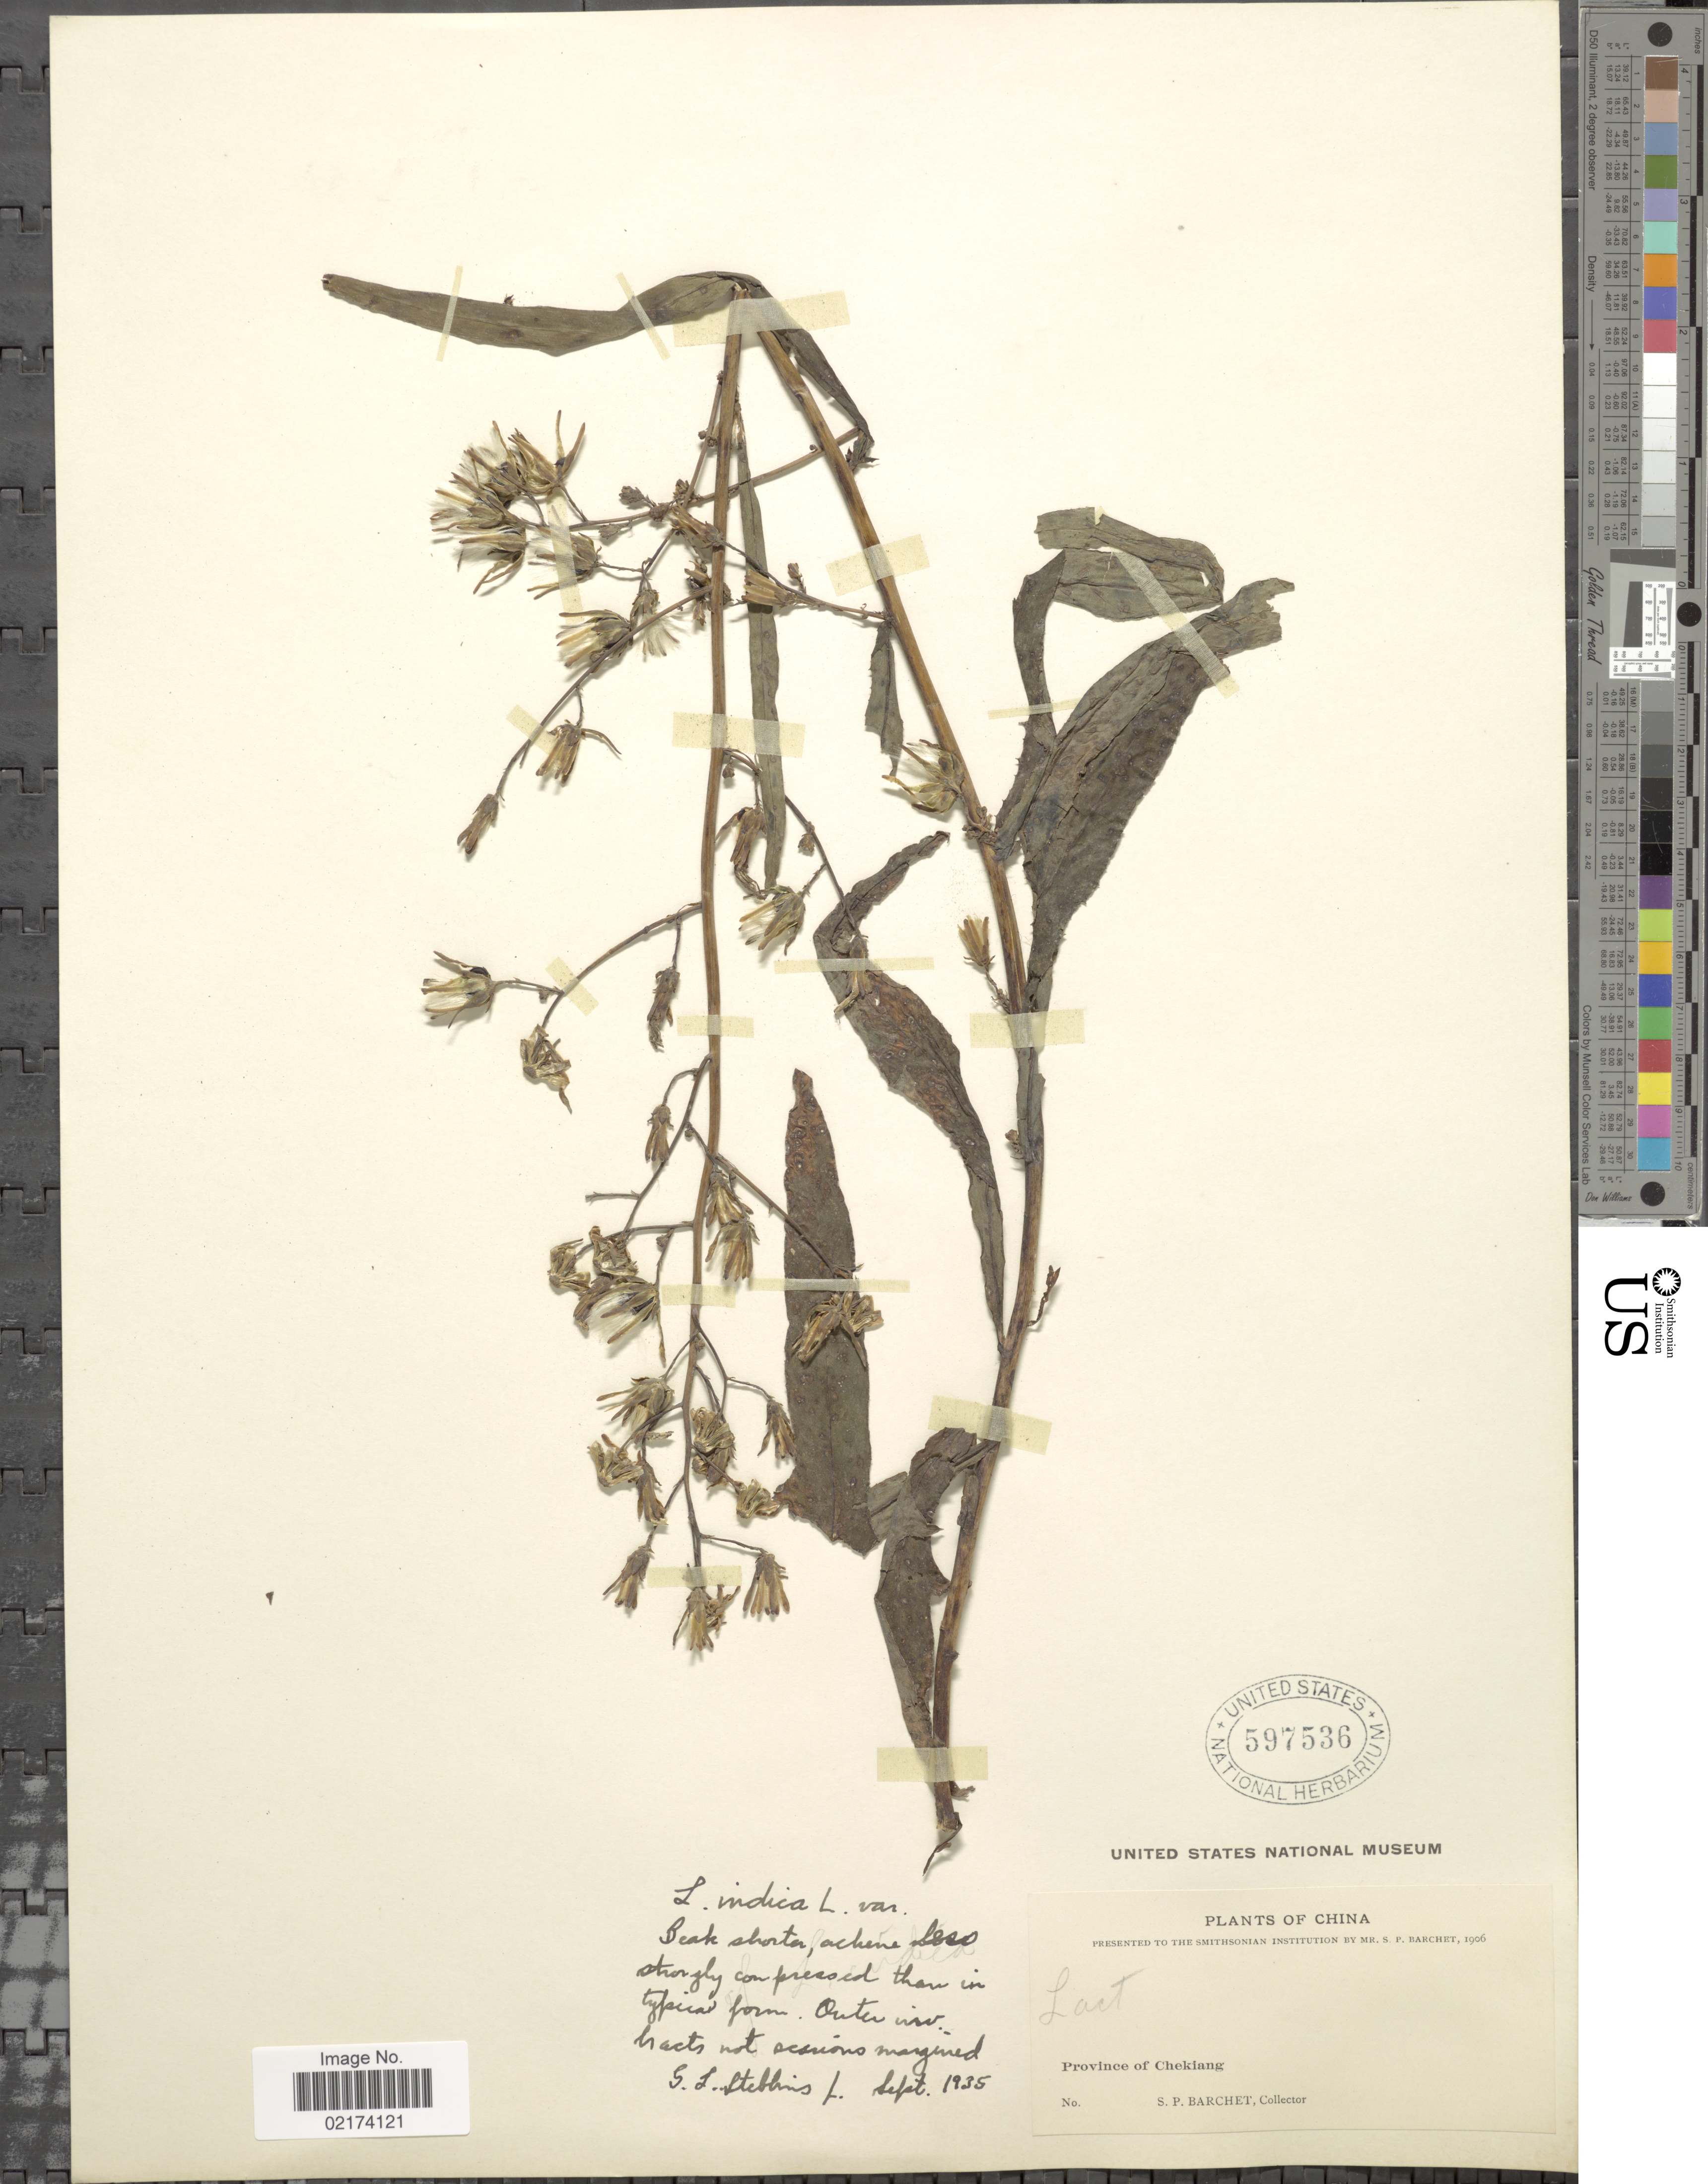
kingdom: Plantae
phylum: Tracheophyta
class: Magnoliopsida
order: Asterales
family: Asteraceae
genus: Lactuca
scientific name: Lactuca indica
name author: L.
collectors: S. P. Barchet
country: China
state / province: Zhejiang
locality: Province of Chekiang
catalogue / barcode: US 597536